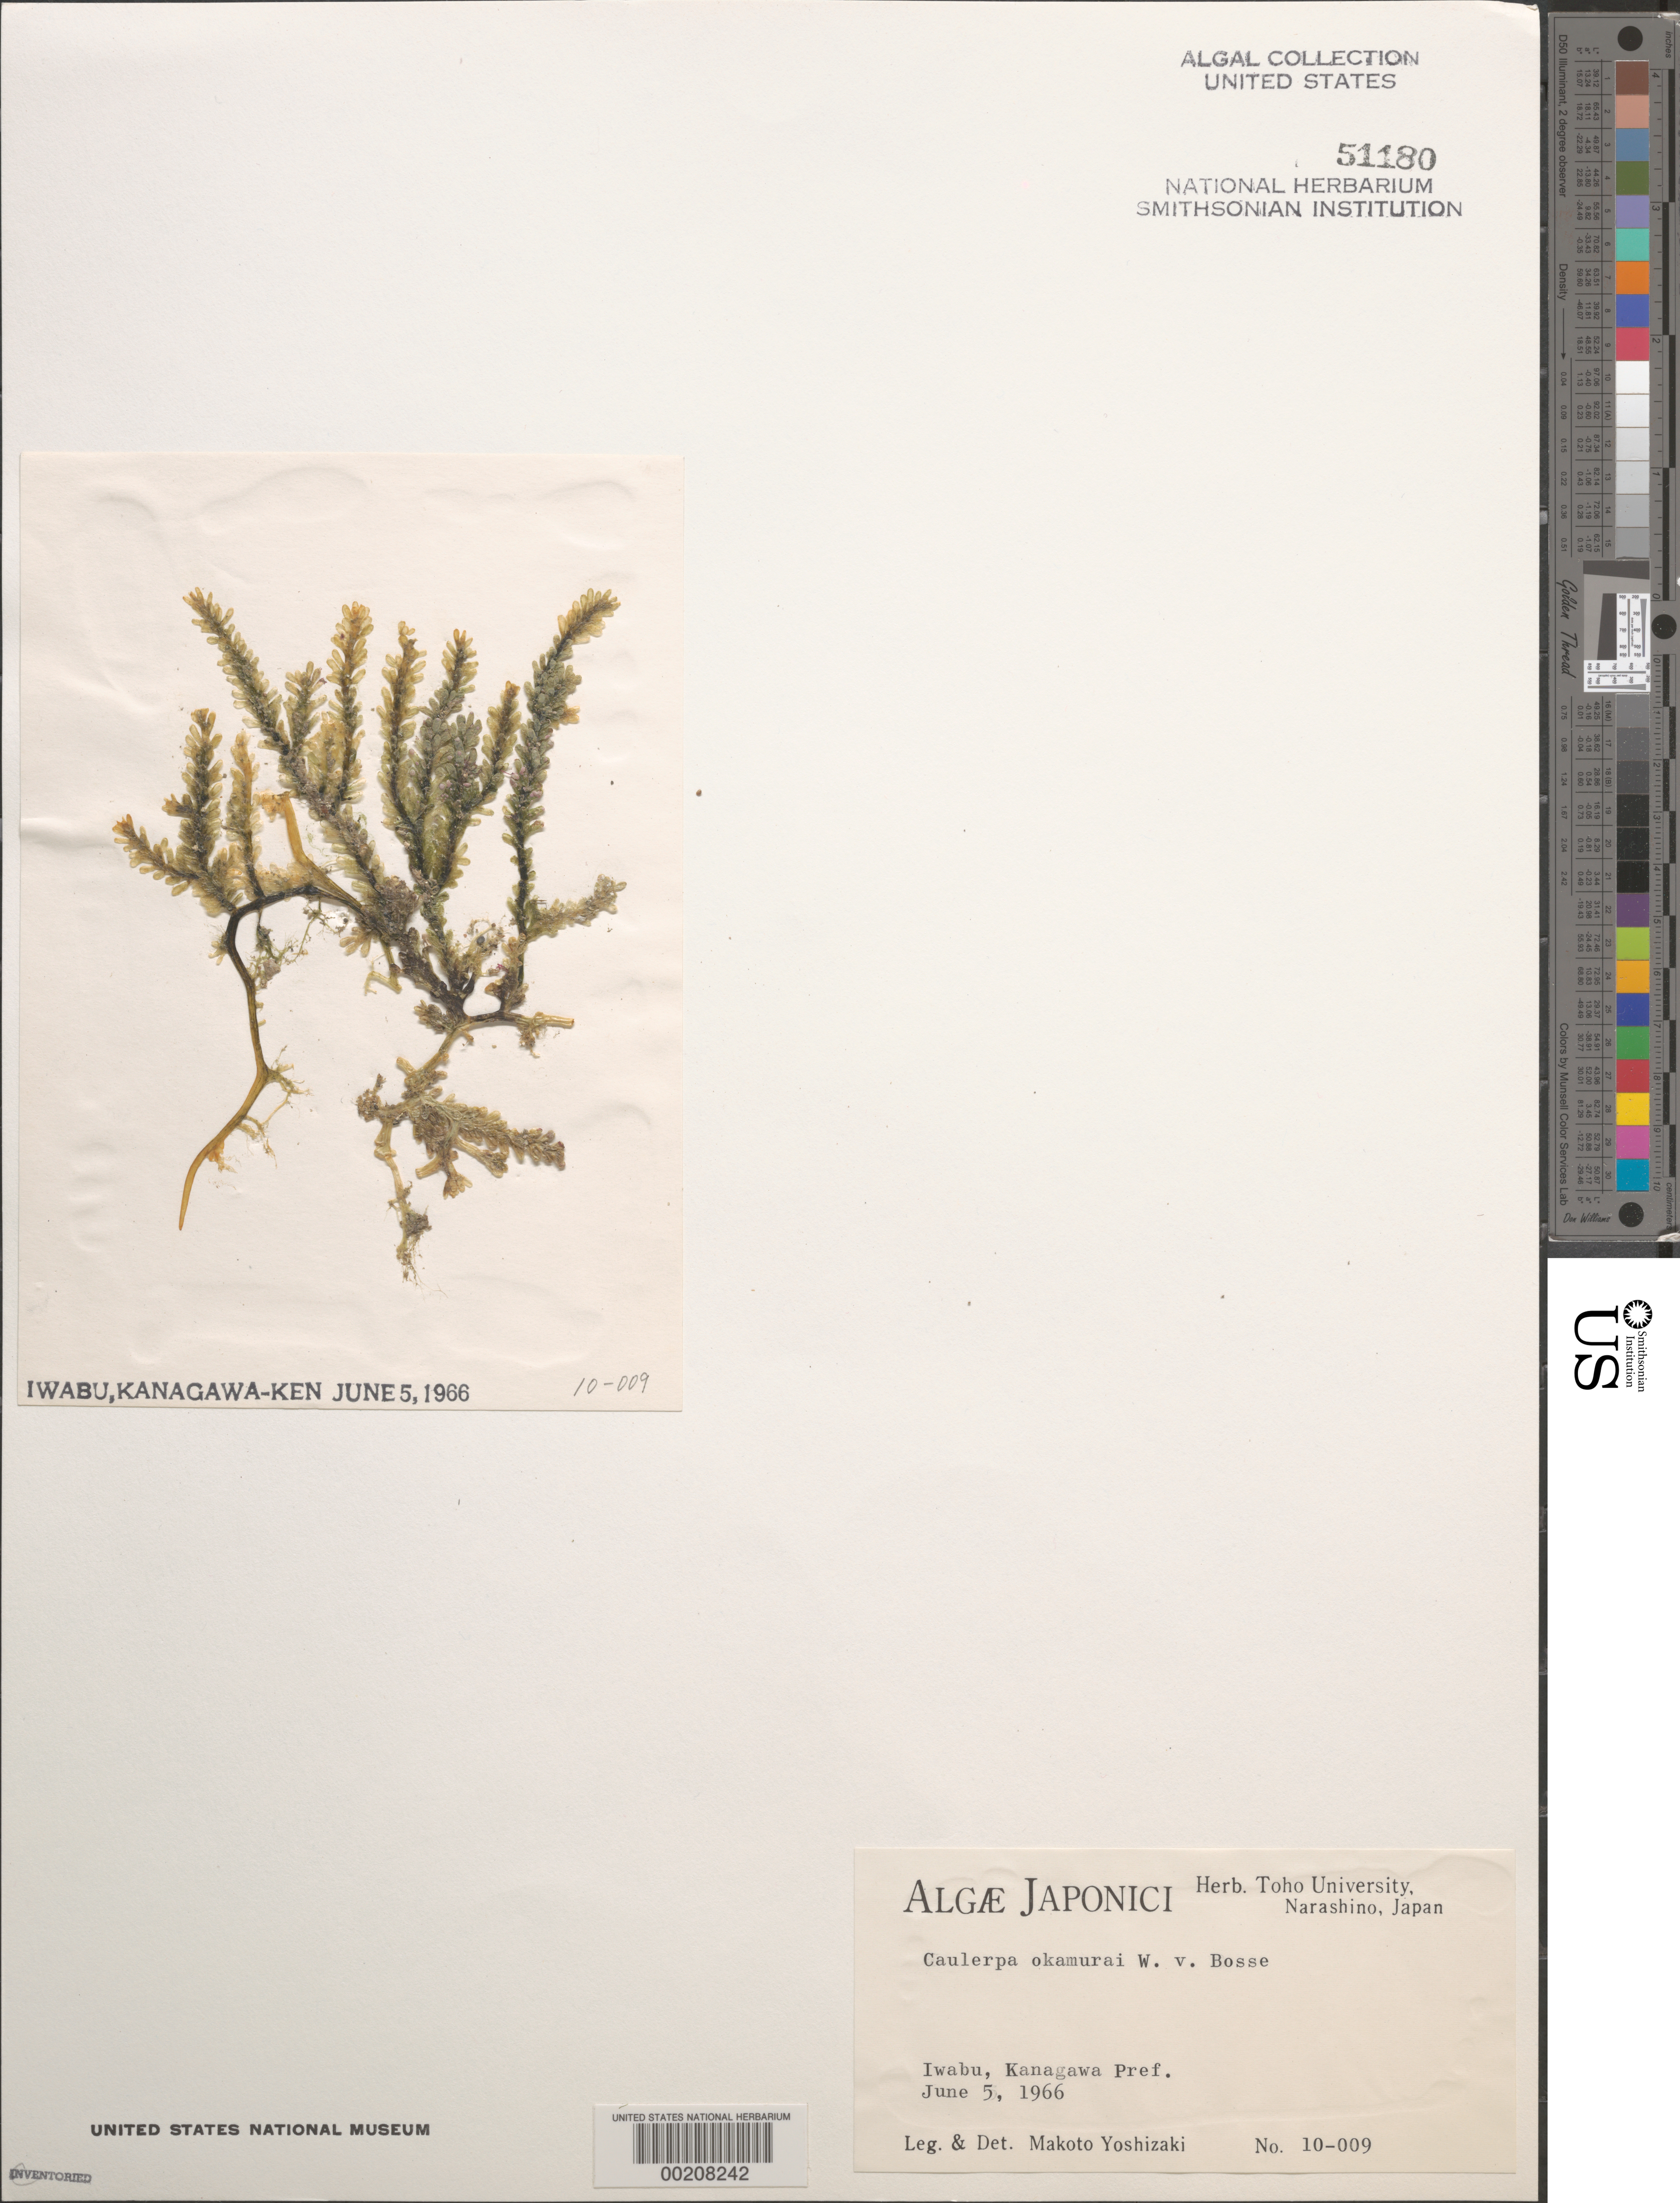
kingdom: Plantae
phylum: Chlorophyta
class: Ulvophyceae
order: Bryopsidales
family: Caulerpaceae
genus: Caulerpa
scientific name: Caulerpa okamurae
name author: Weber Bosse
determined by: Yoshizaki, M.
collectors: M. Yoshizaki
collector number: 10-009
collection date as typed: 05 Jun 1966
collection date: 1966-06-05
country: Japan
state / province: Kanagawa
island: Honshu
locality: Iwabu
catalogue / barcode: US 51180